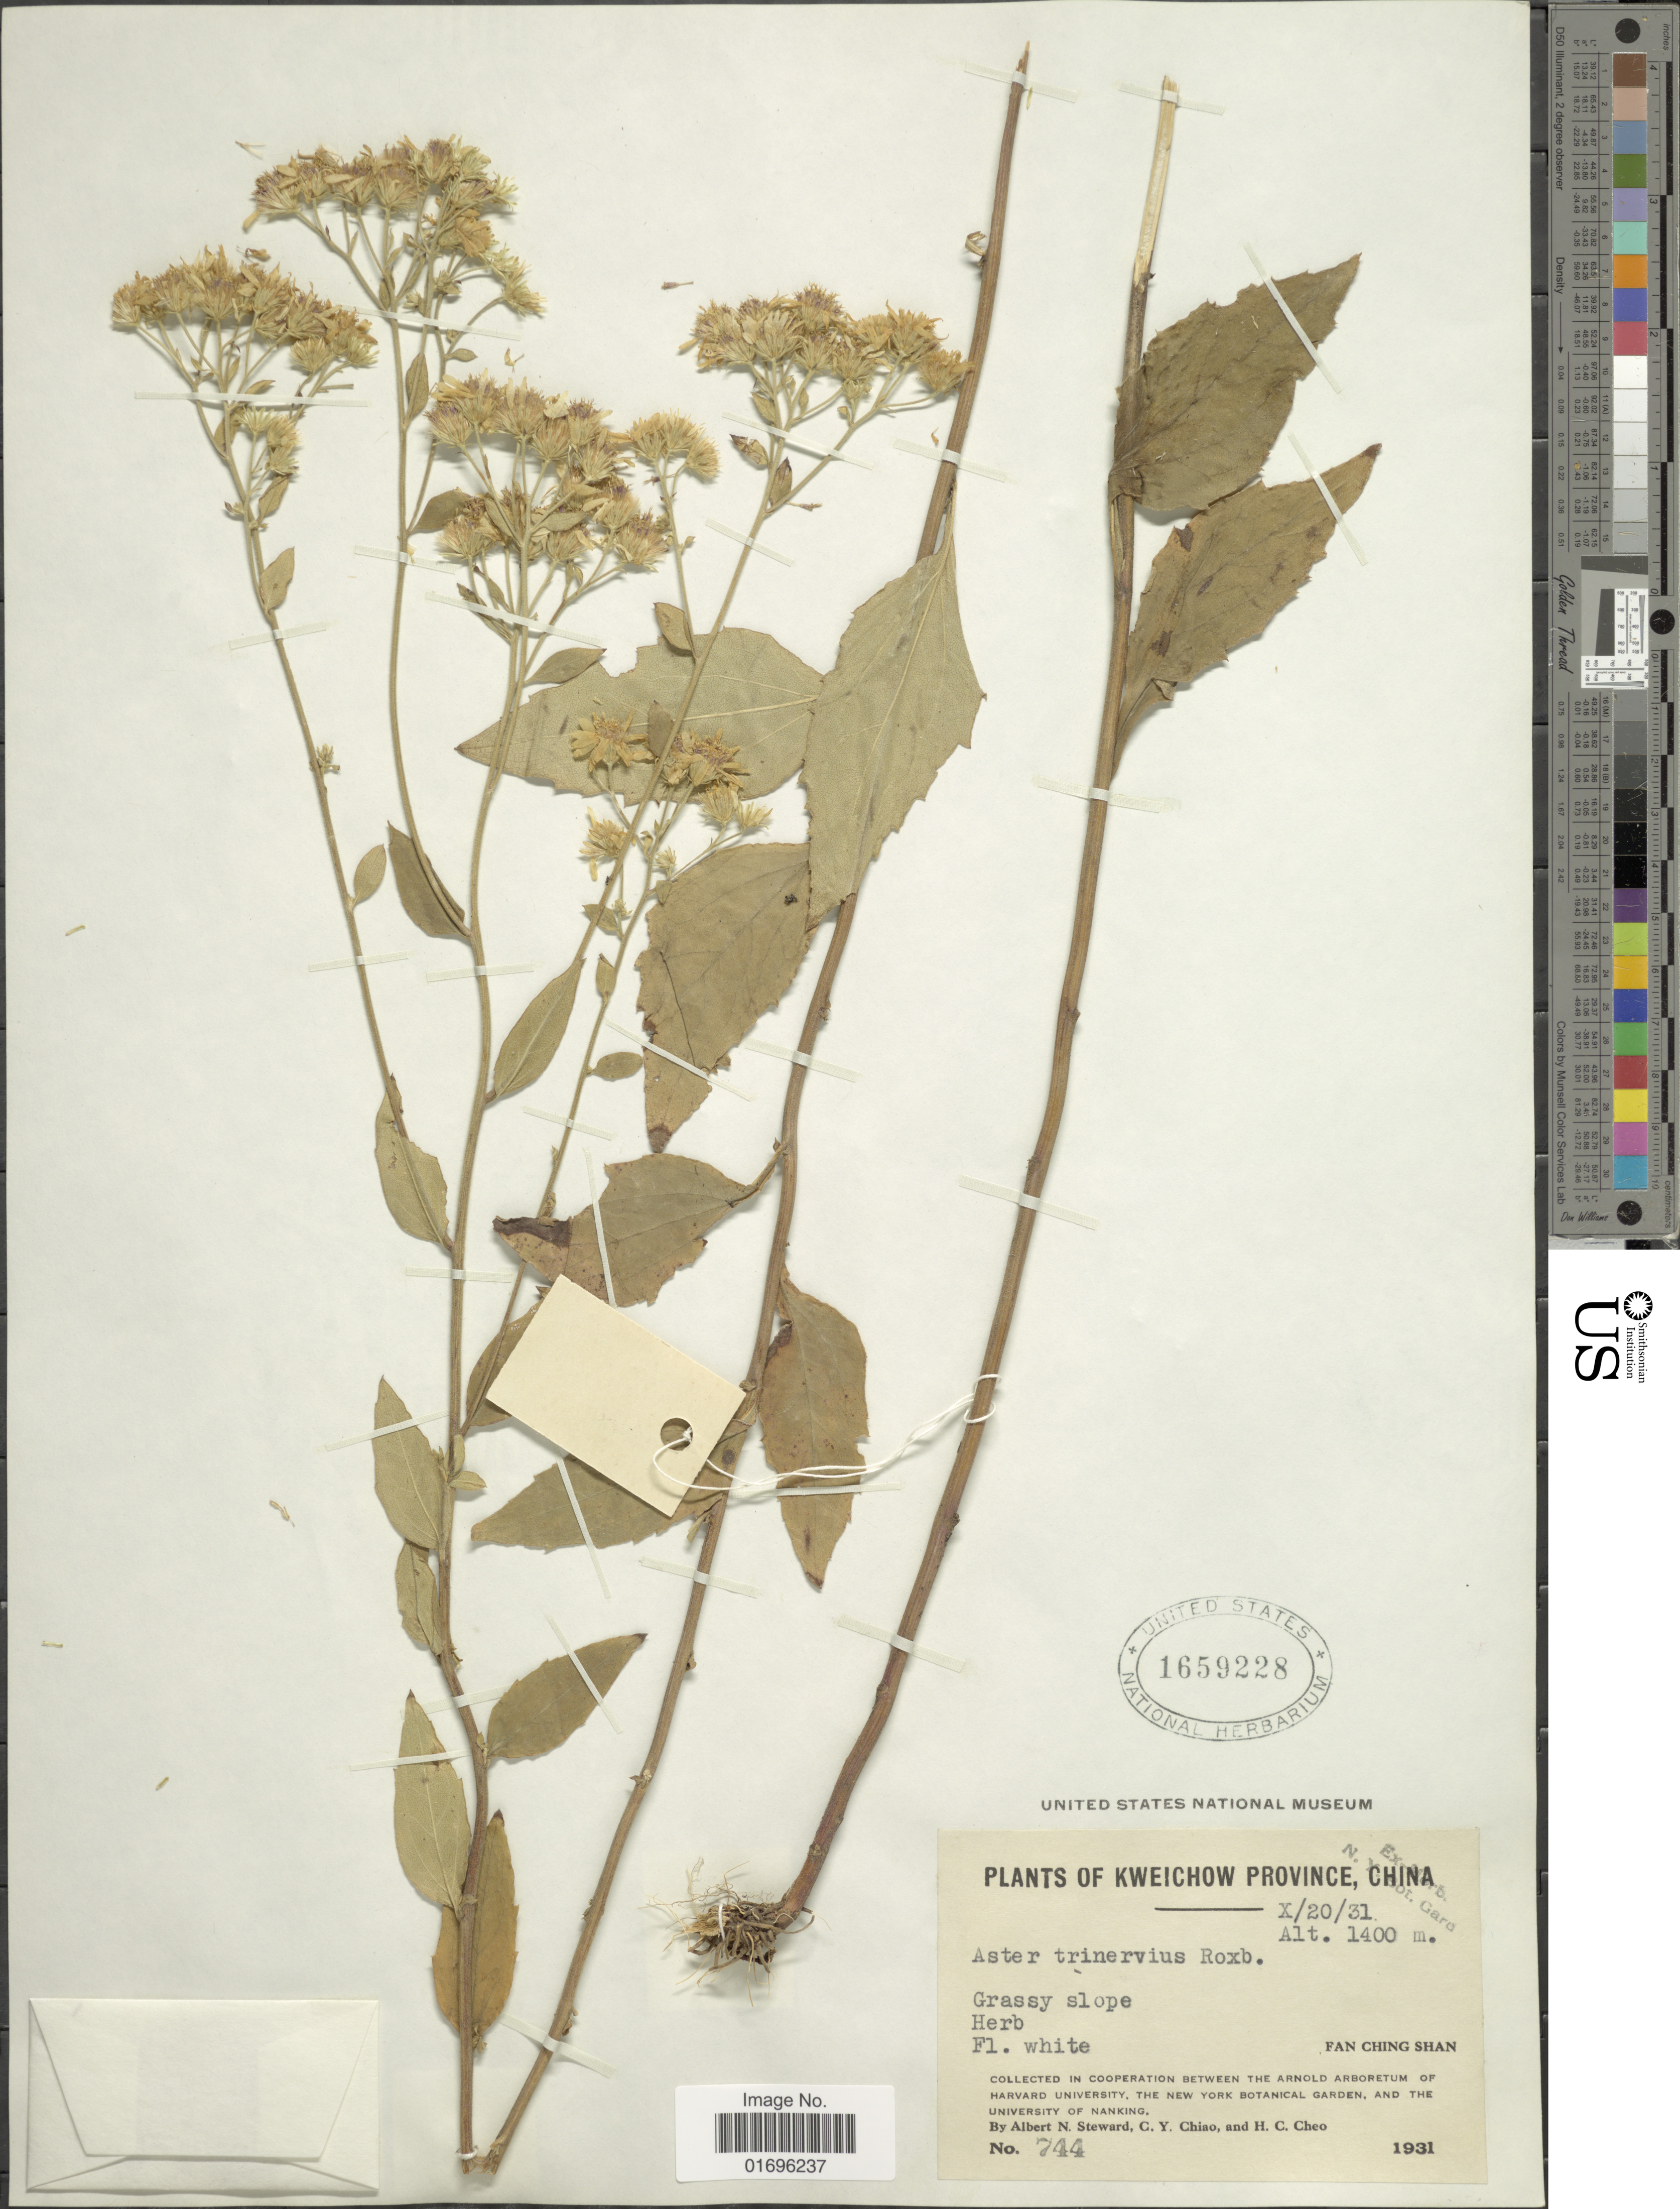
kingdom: Plantae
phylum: Tracheophyta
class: Magnoliopsida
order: Asterales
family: Asteraceae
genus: Aster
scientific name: Aster ageratoides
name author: Turcz.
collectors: A. N. Steward, C. Y. Chiao & H. Cheo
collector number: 744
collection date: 1931-10-20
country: China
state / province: Guizhou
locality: Kweichow Province, China. Grassy slope. Fan Ching Shan.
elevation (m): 1400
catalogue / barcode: US 1659228